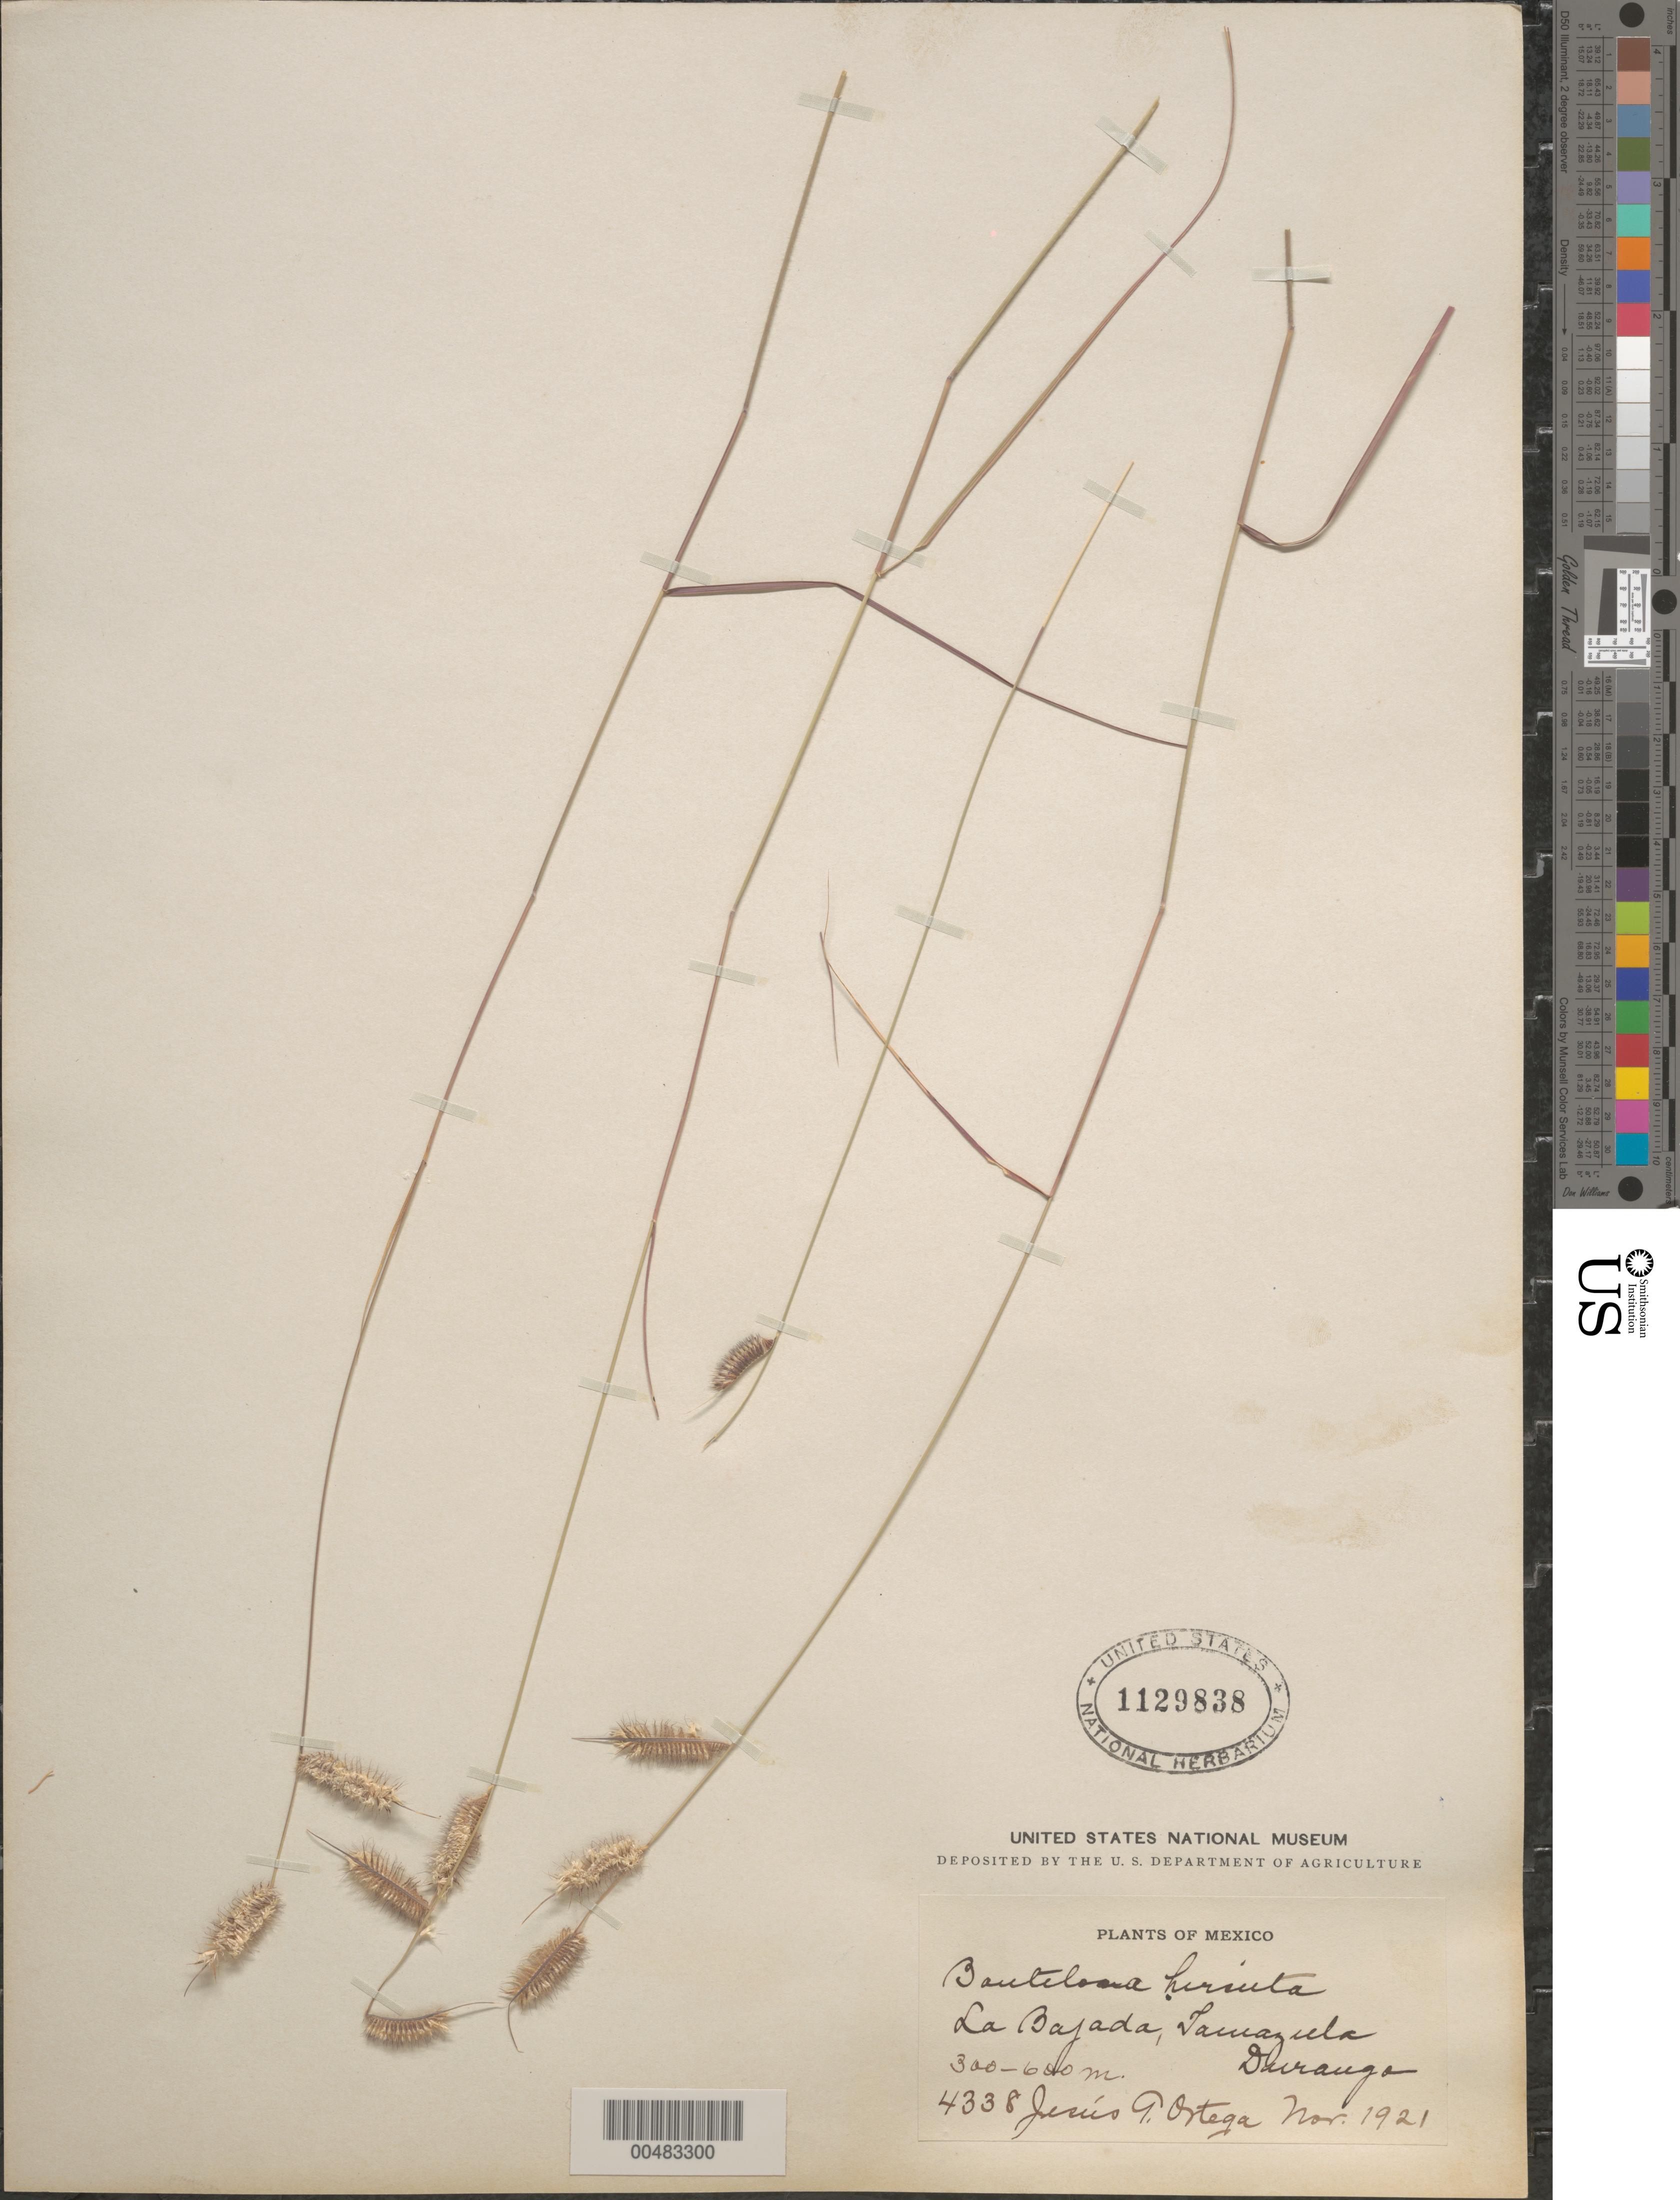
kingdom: Plantae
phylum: Tracheophyta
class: Liliopsida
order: Poales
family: Poaceae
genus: Bouteloua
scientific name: Bouteloua hirsuta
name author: Lag.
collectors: J. Ortega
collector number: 4338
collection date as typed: Nov 1921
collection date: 1921-11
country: Mexico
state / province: Durango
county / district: Tamazula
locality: La Bajada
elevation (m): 300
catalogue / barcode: US 1129838